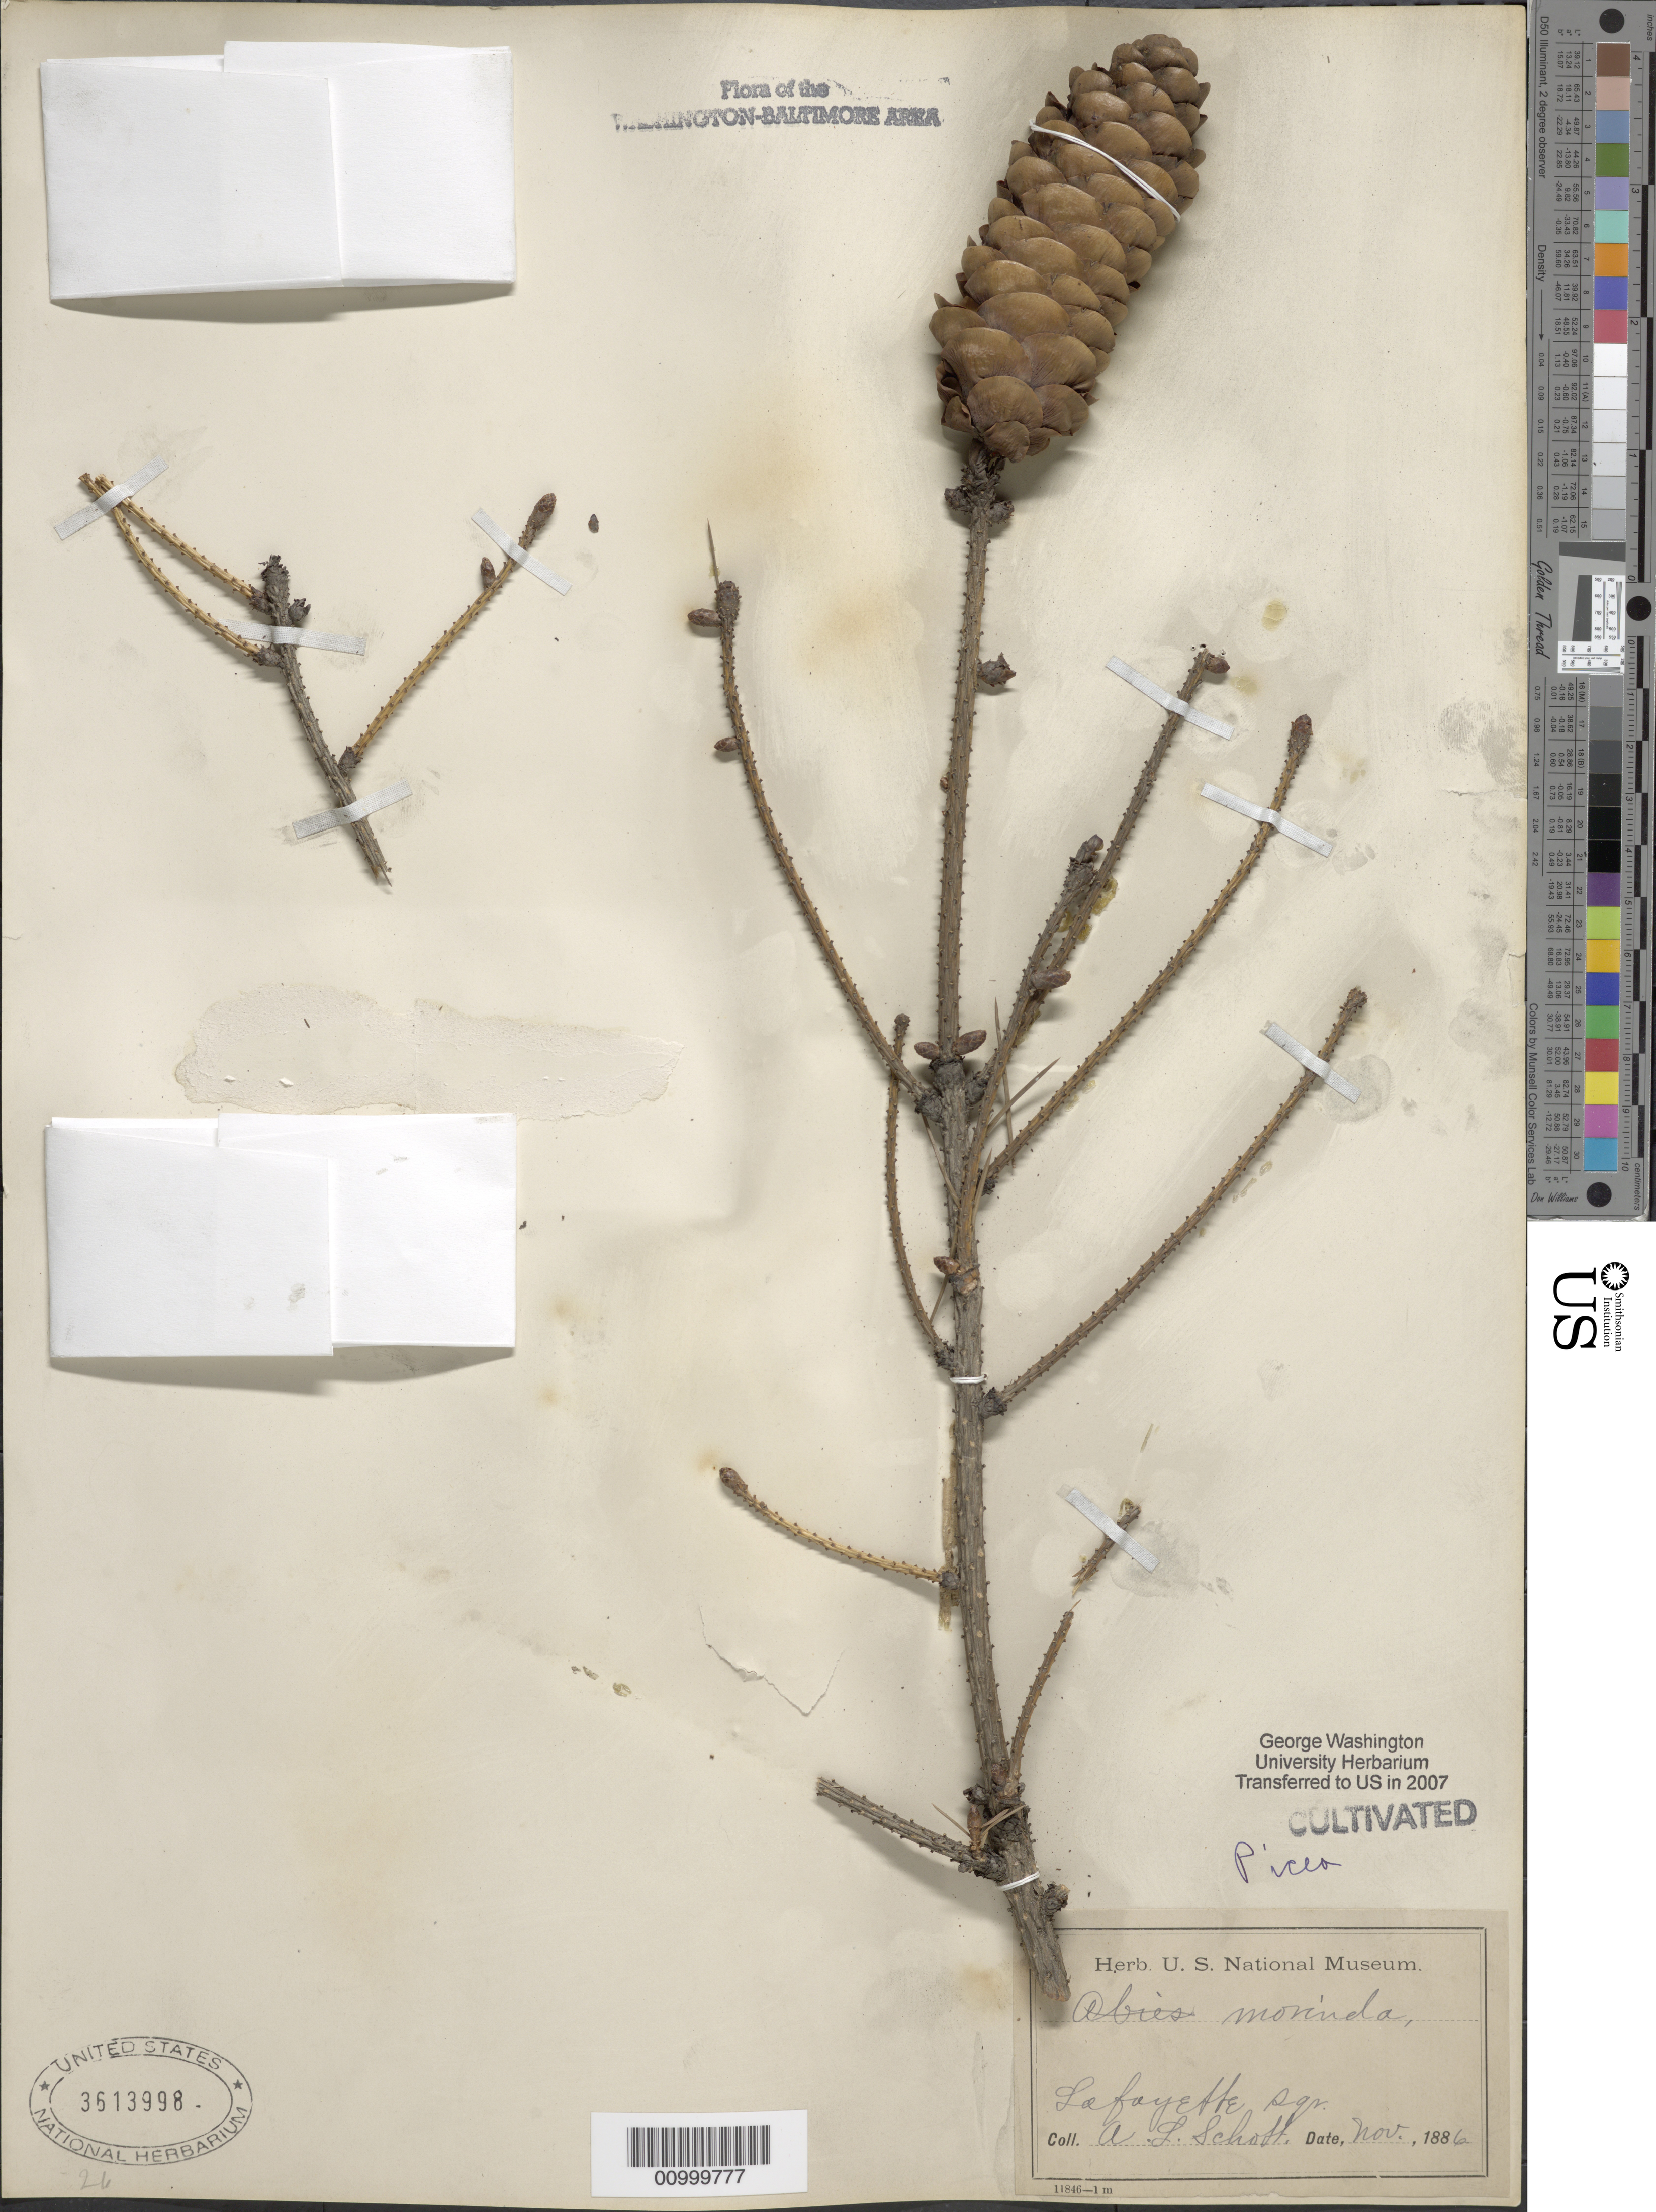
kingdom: Plantae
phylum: Tracheophyta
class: Pinopsida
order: Pinales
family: Pinaceae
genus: Picea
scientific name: Picea morinda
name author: Link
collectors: A. L. Schott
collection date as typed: Nov 1886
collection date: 1886-11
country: United States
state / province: District of Columbia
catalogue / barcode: US 3613998